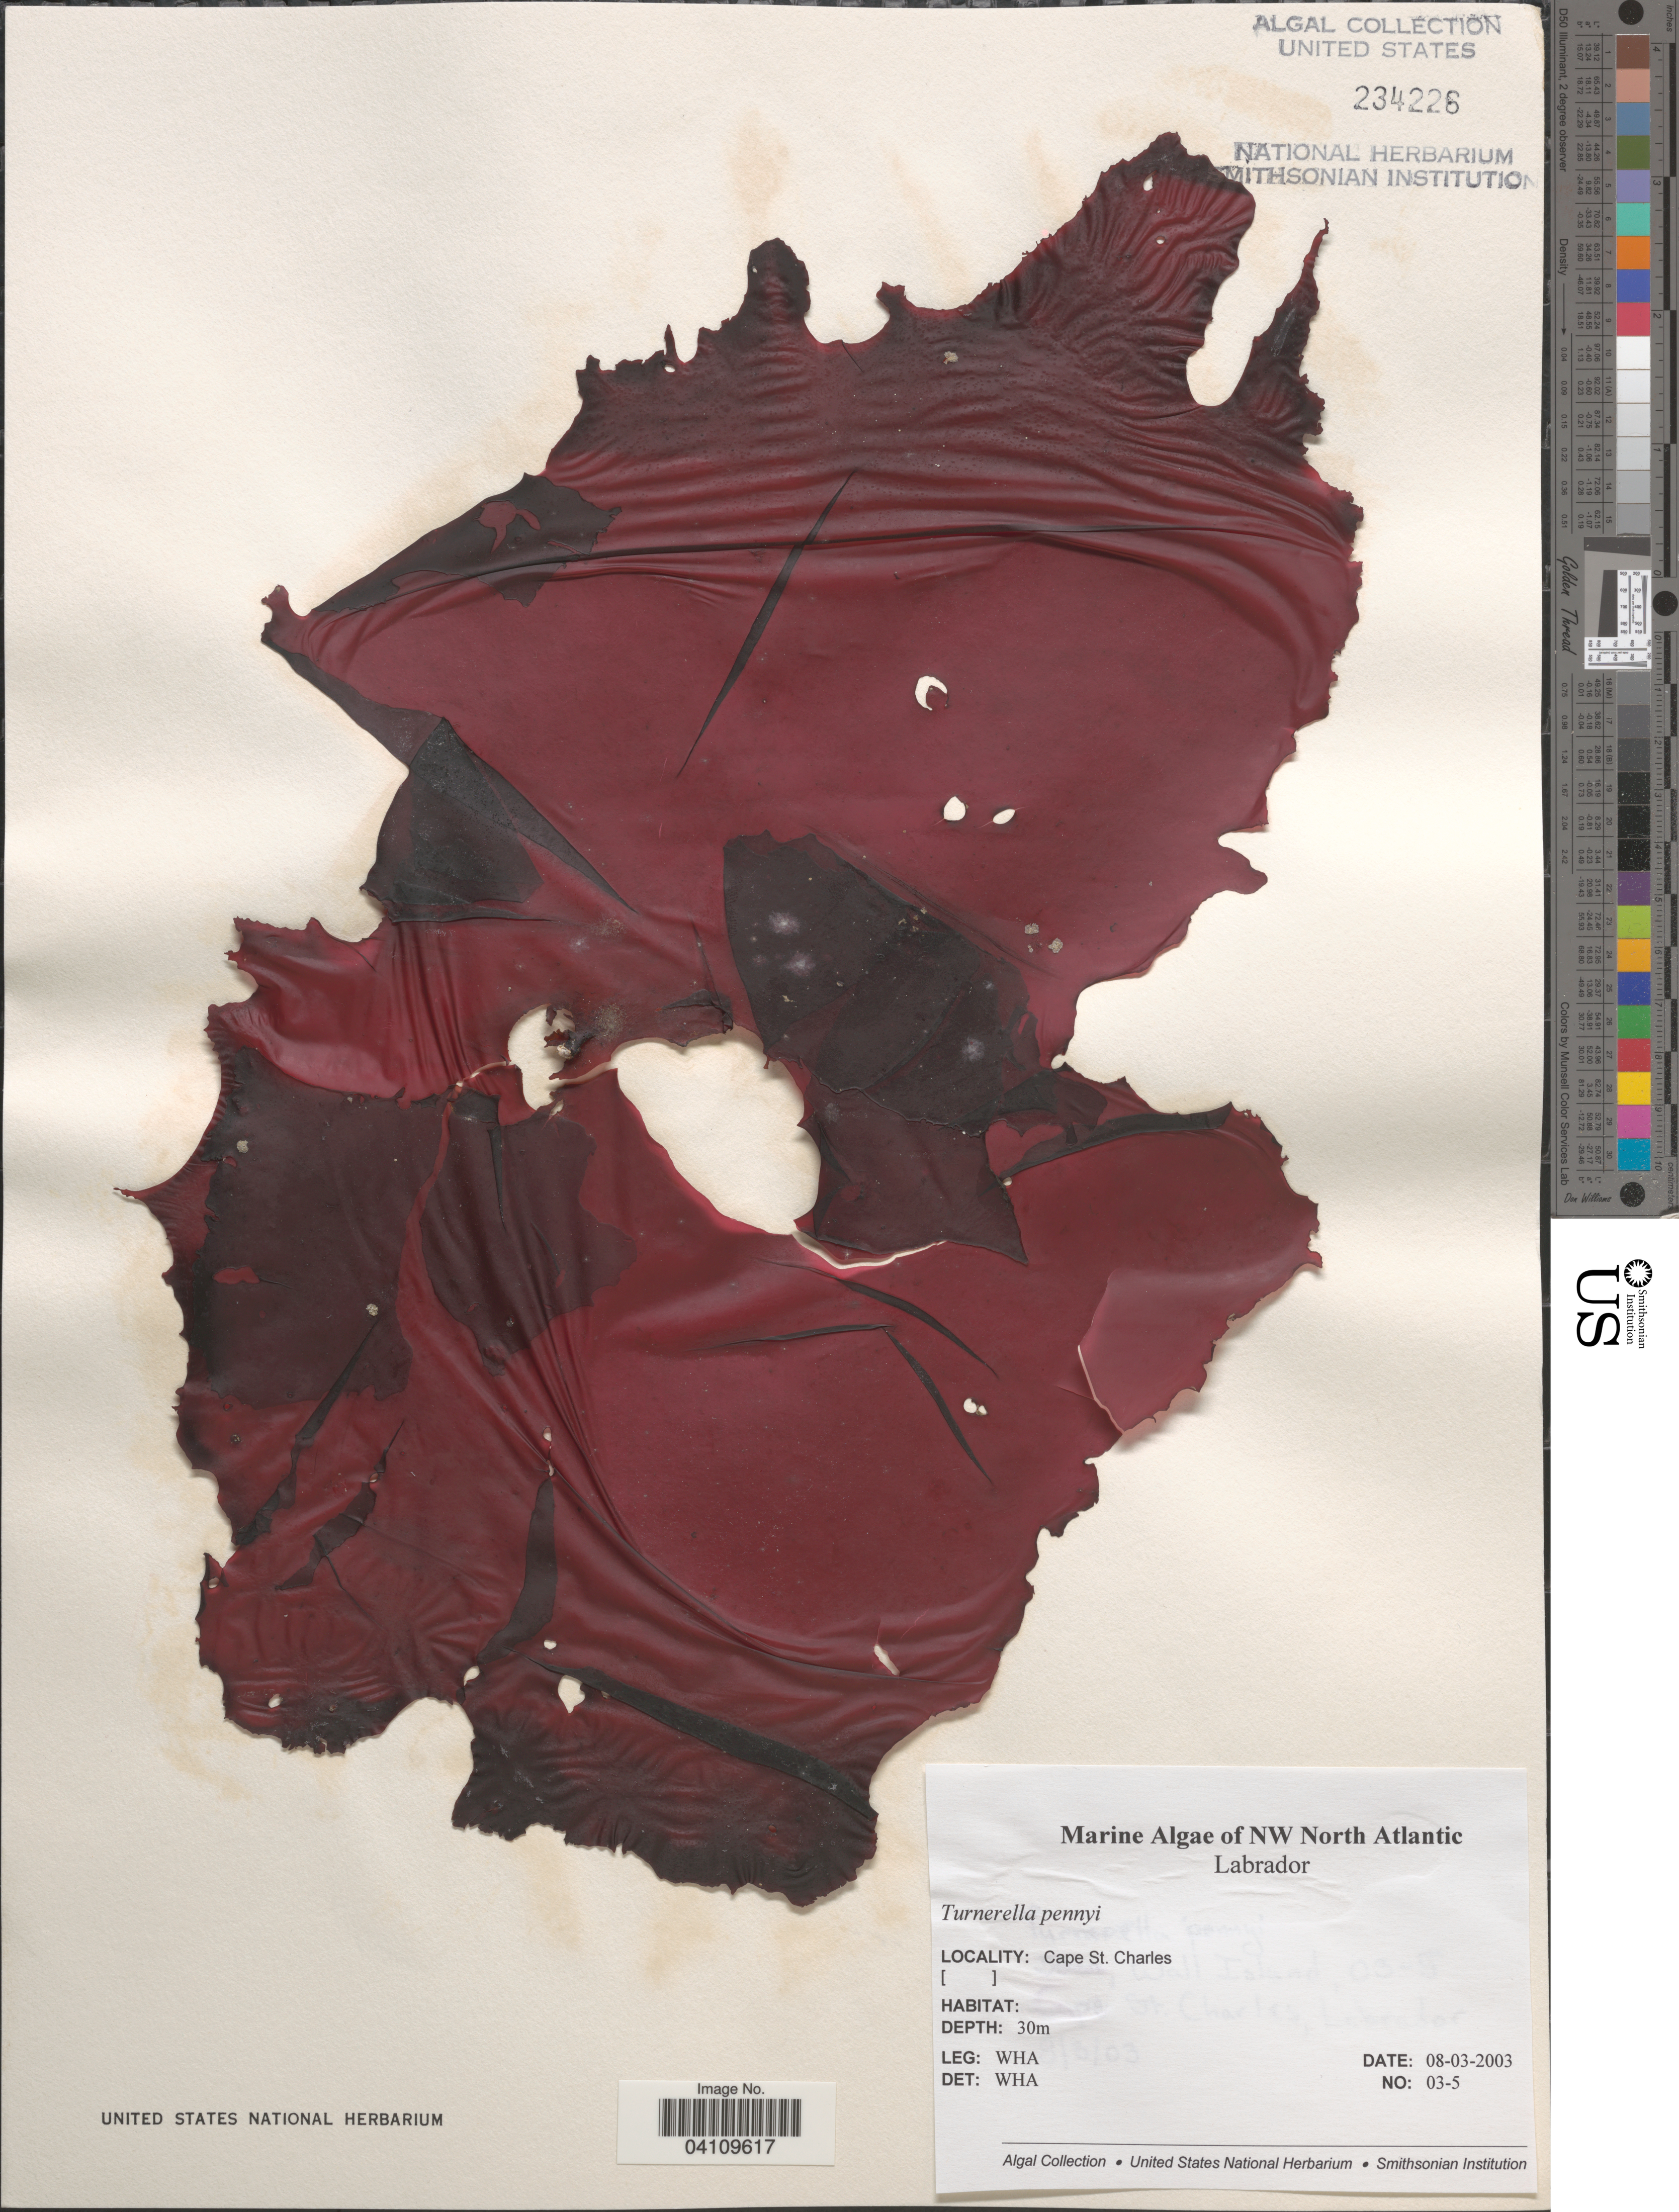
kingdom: Plantae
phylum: Rhodophyta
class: Florideophyceae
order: Gigartinales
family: Furcellariaceae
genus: Turnerella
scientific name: Turnerella pennyi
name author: (Harv.) F. Schmitz in Rosenv.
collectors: W. H. Adey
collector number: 03-5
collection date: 2003-03-08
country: Canada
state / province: Newfoundland and Labrador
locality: NW North Atlantic. Labrador. Cape St. Charles.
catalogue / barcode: US 234226